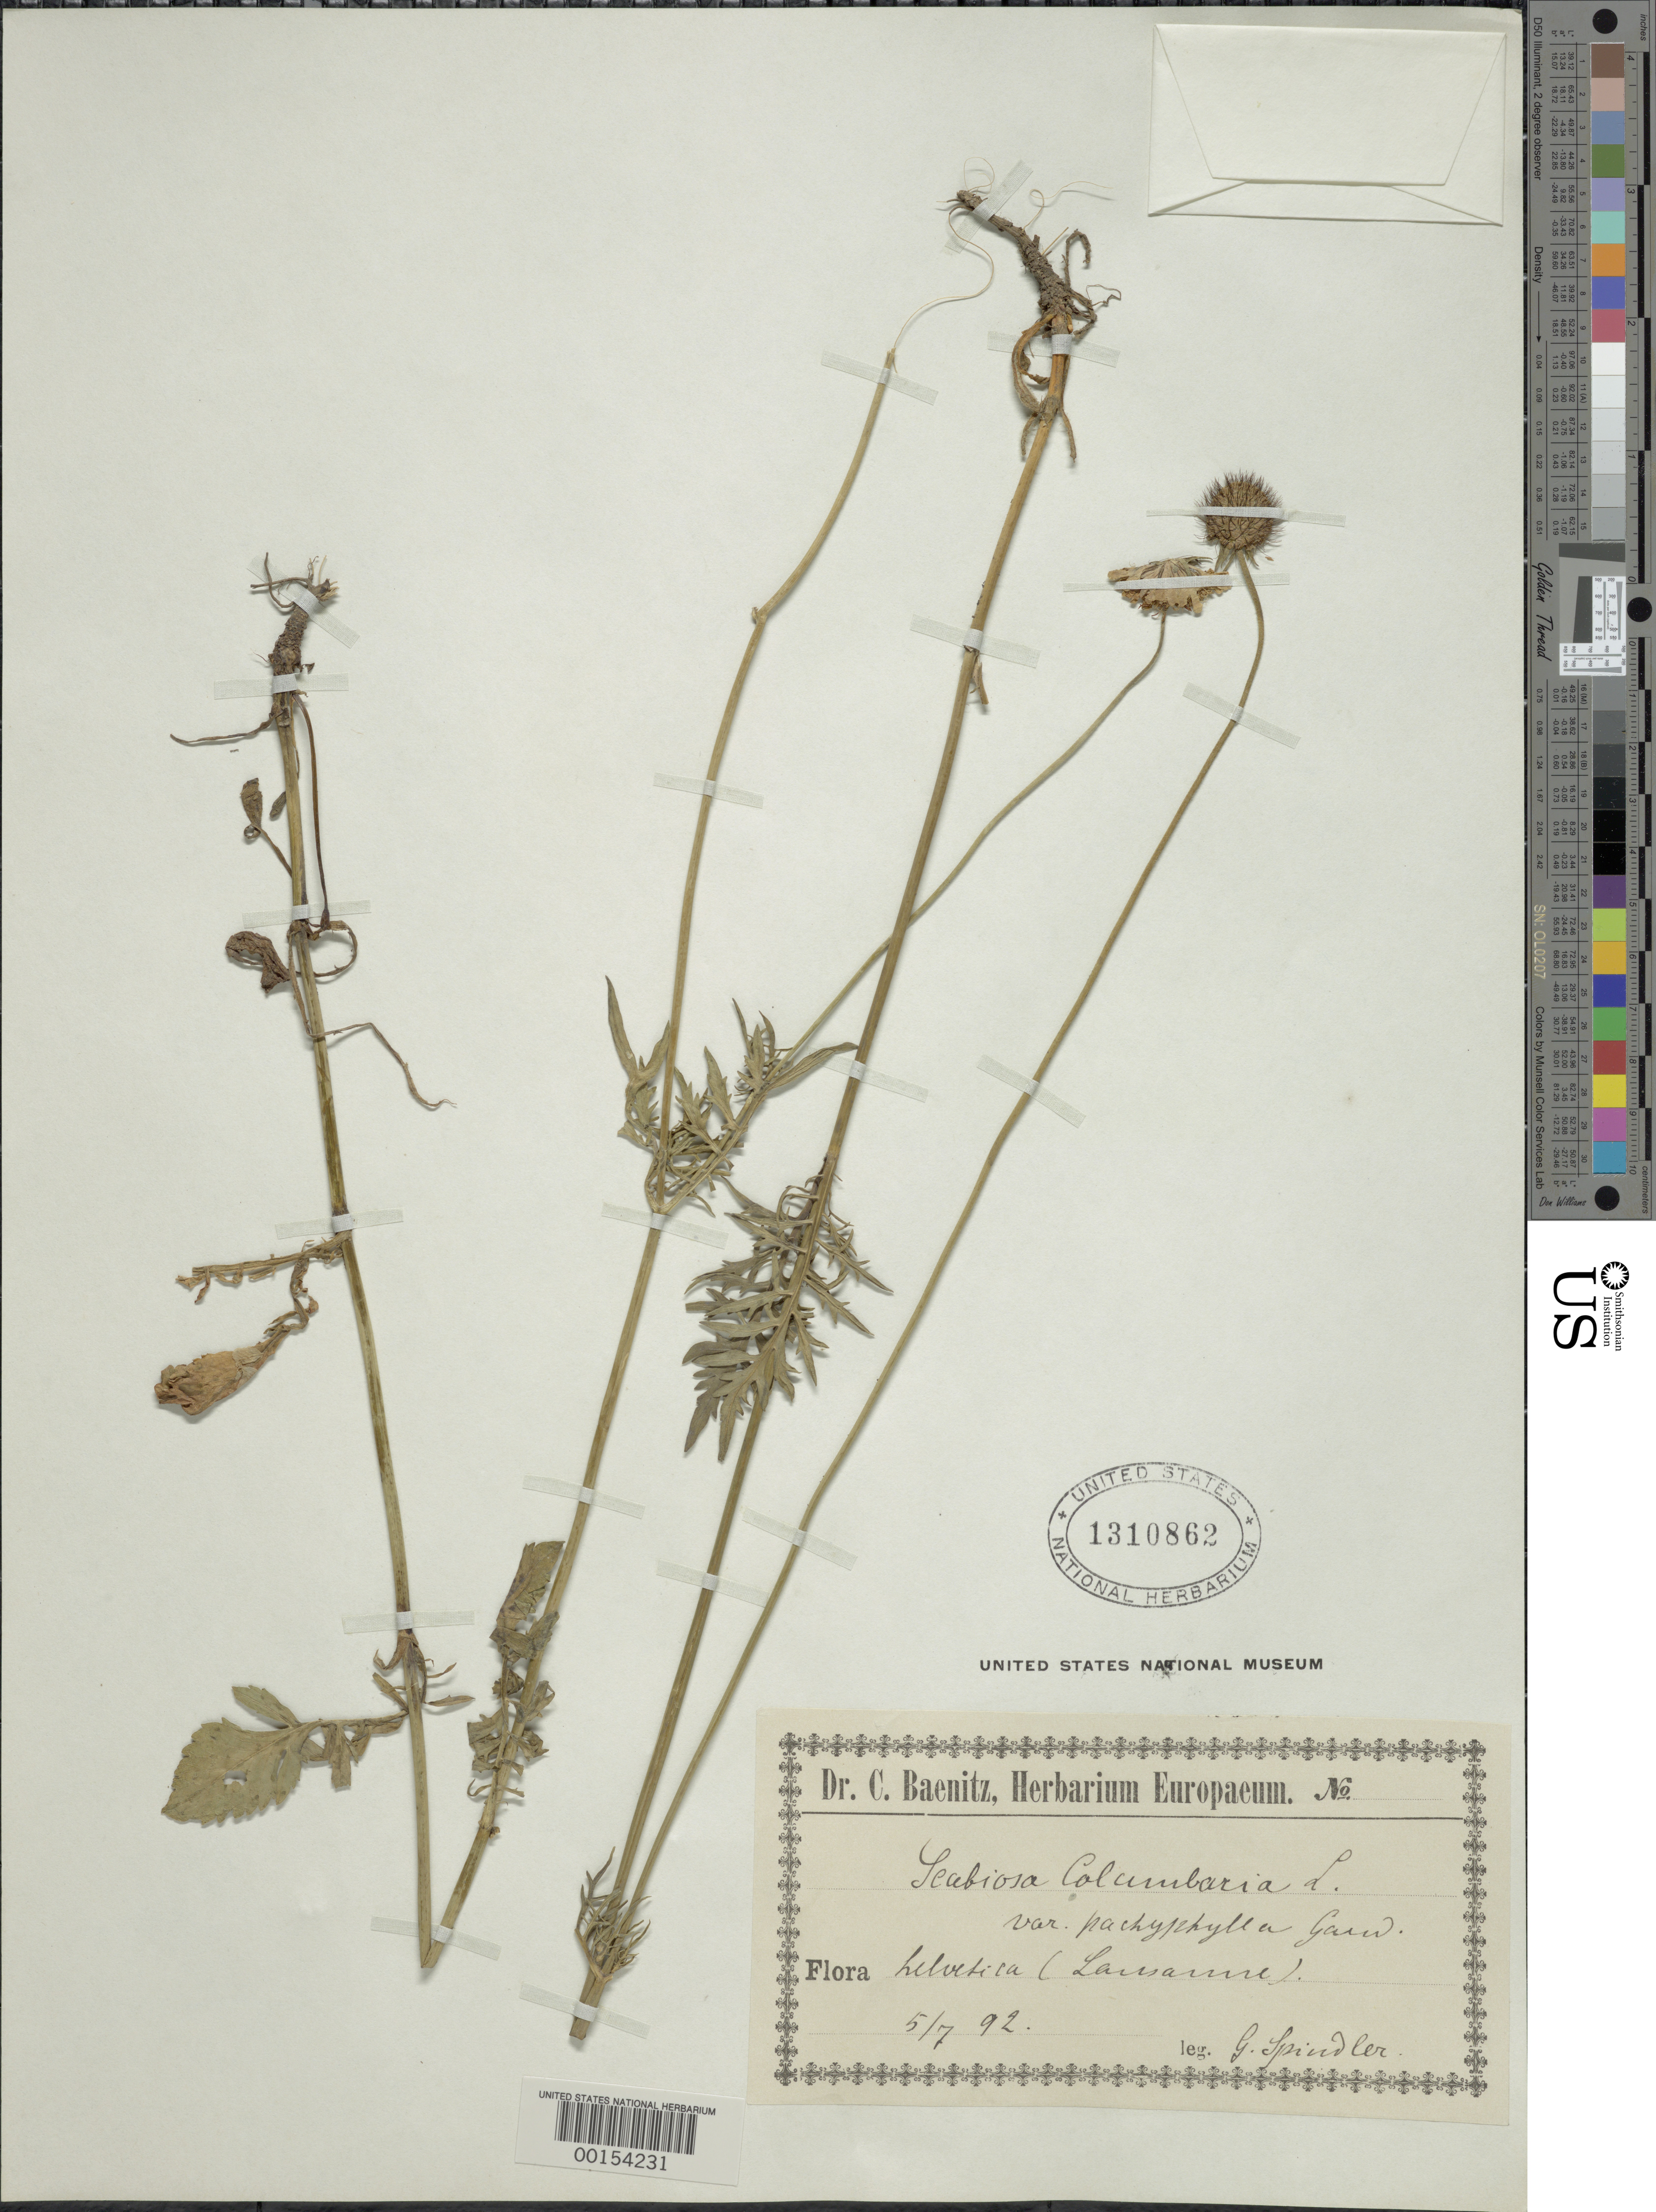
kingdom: Plantae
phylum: Tracheophyta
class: Magnoliopsida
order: Dipsacales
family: Caprifoliaceae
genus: Scabiosa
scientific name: Scabiosa columbaria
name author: L.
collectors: G. Spindler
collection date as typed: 05 Jul 1892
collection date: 1892-07-05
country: Switzerland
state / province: Vaud (?)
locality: Lousanne (Lausanne?)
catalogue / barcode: US 1310862